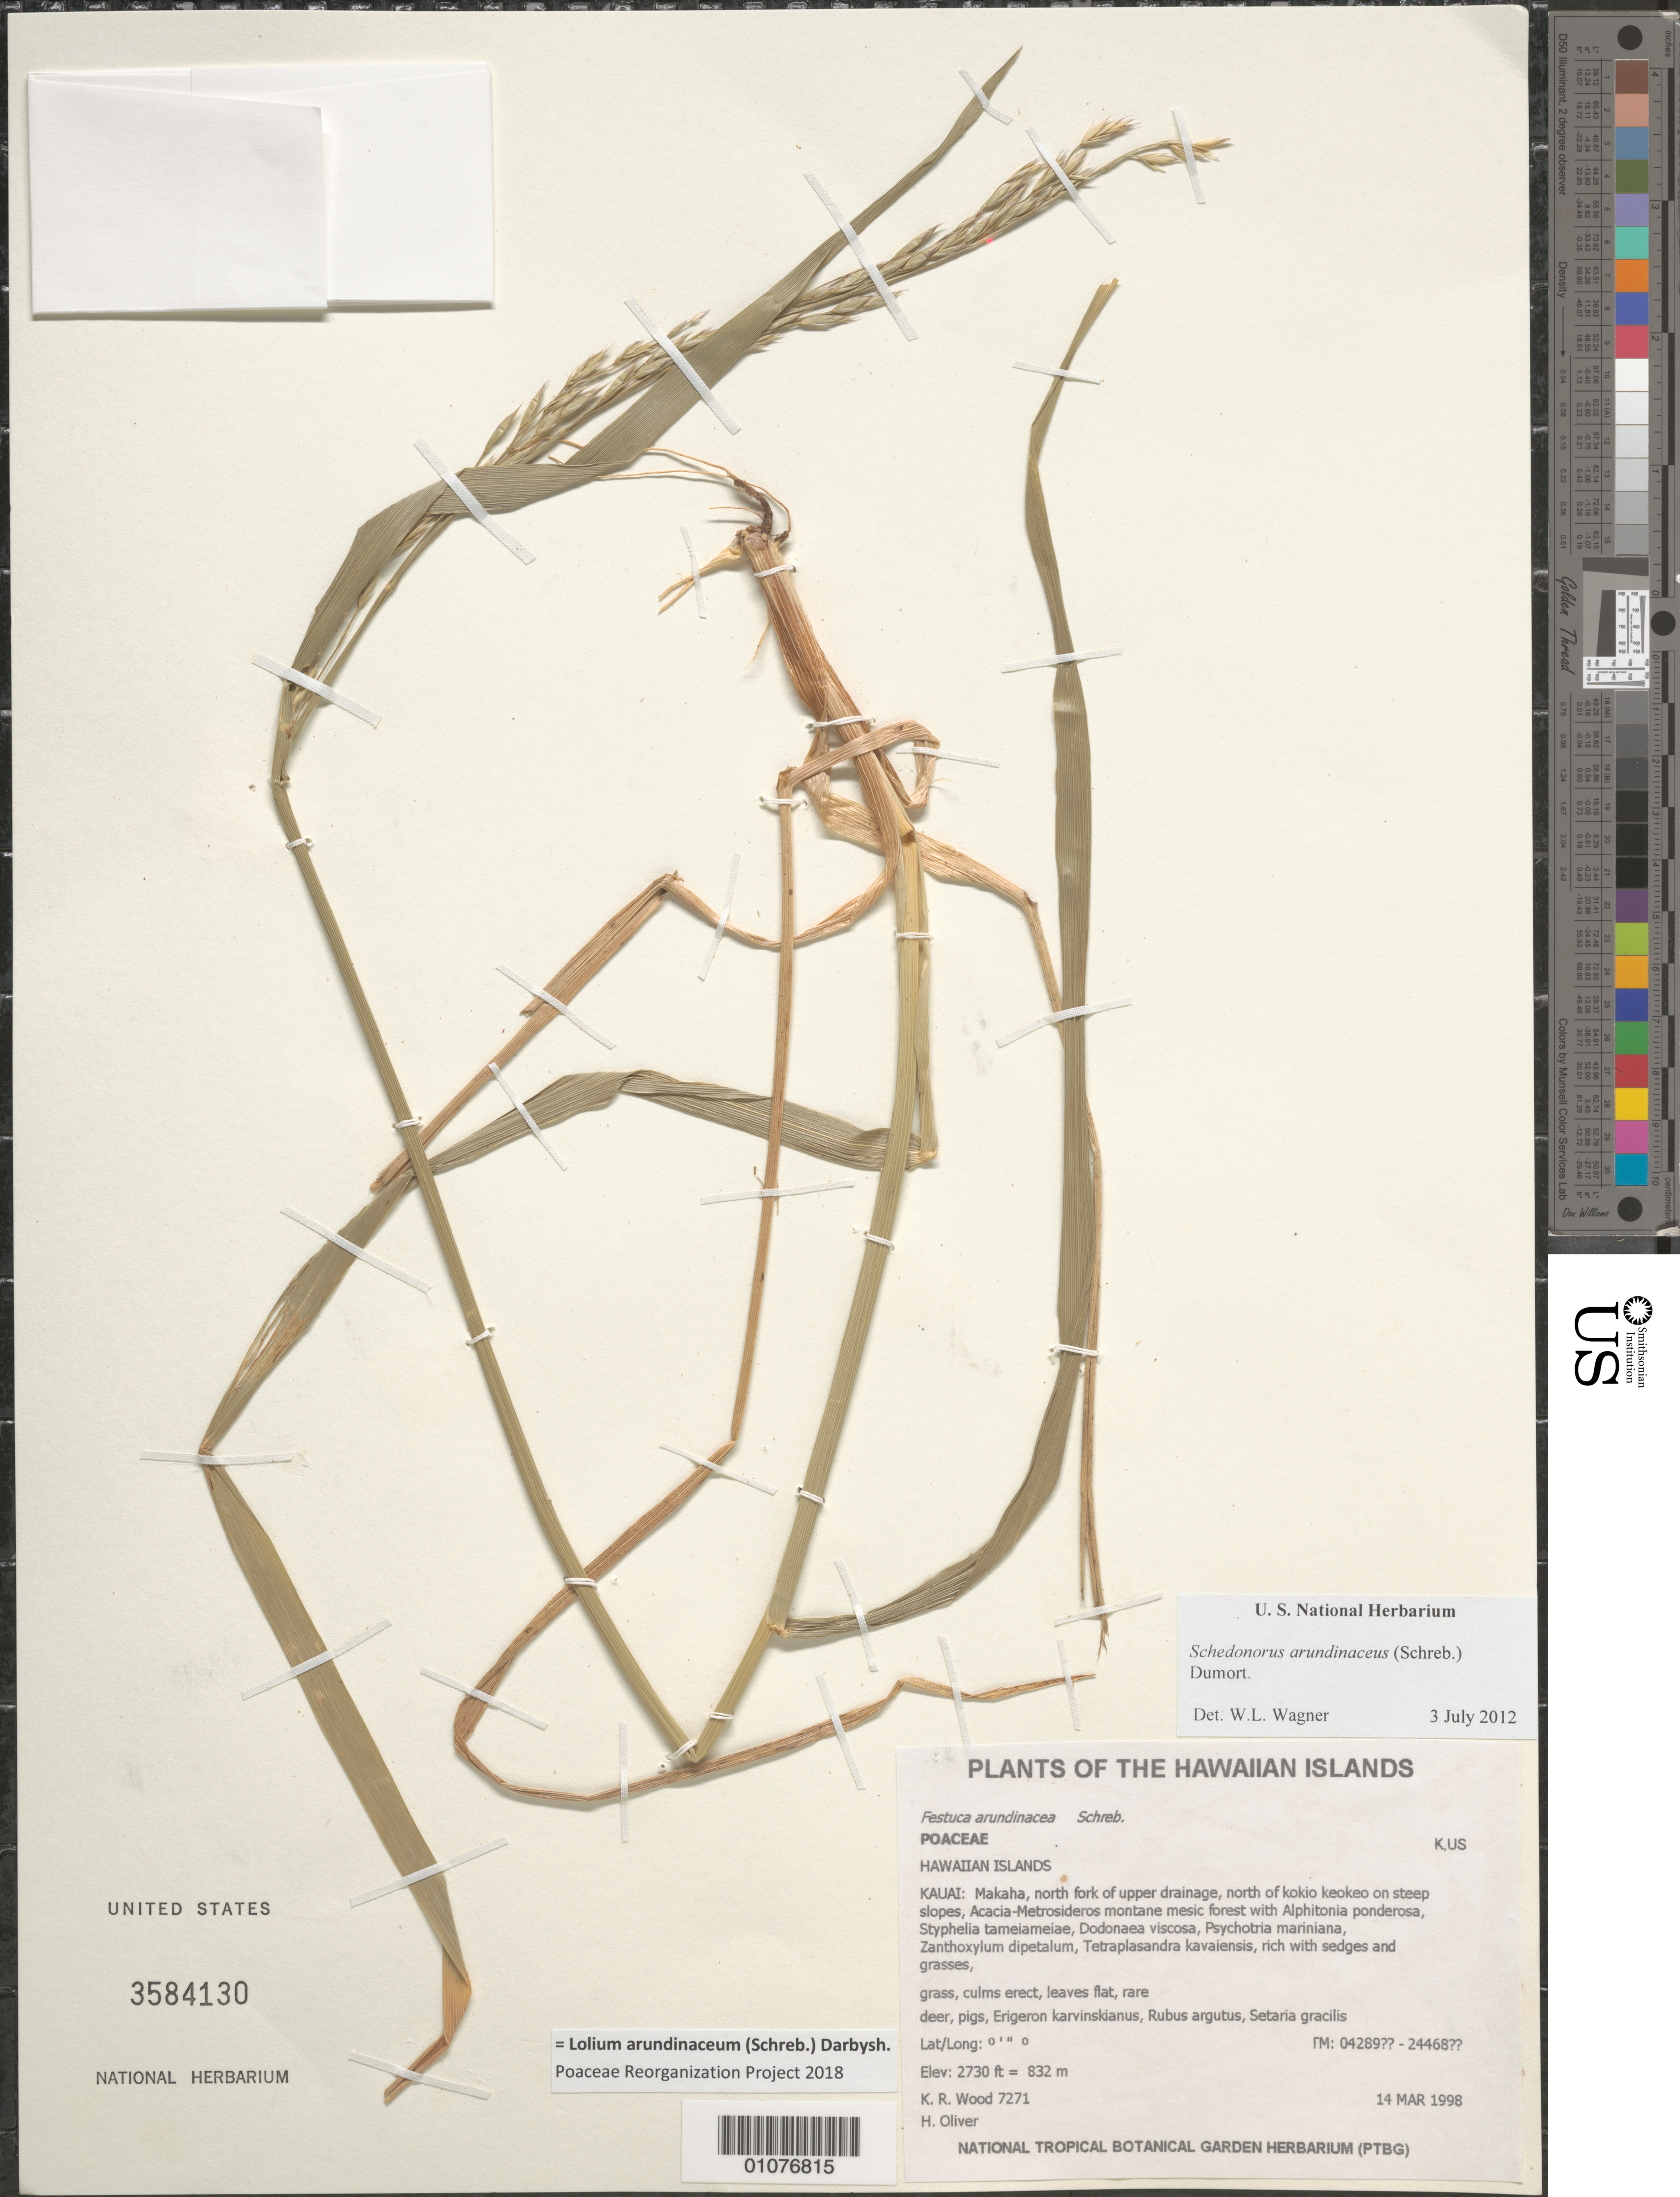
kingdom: Plantae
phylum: Tracheophyta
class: Liliopsida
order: Poales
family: Poaceae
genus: Lolium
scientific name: Lolium arundinaceum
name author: (Schreb.) Darbysh.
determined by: Poaceae Reorganization Project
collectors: K. R. Wood & H. Oliver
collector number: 7271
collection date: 1998-03-14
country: United States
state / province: Hawaii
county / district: Kaui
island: Kaua'i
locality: Makaha, N fork of upper drainage, N of kokio keokeo on steep slopes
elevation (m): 832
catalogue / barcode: US 3584130